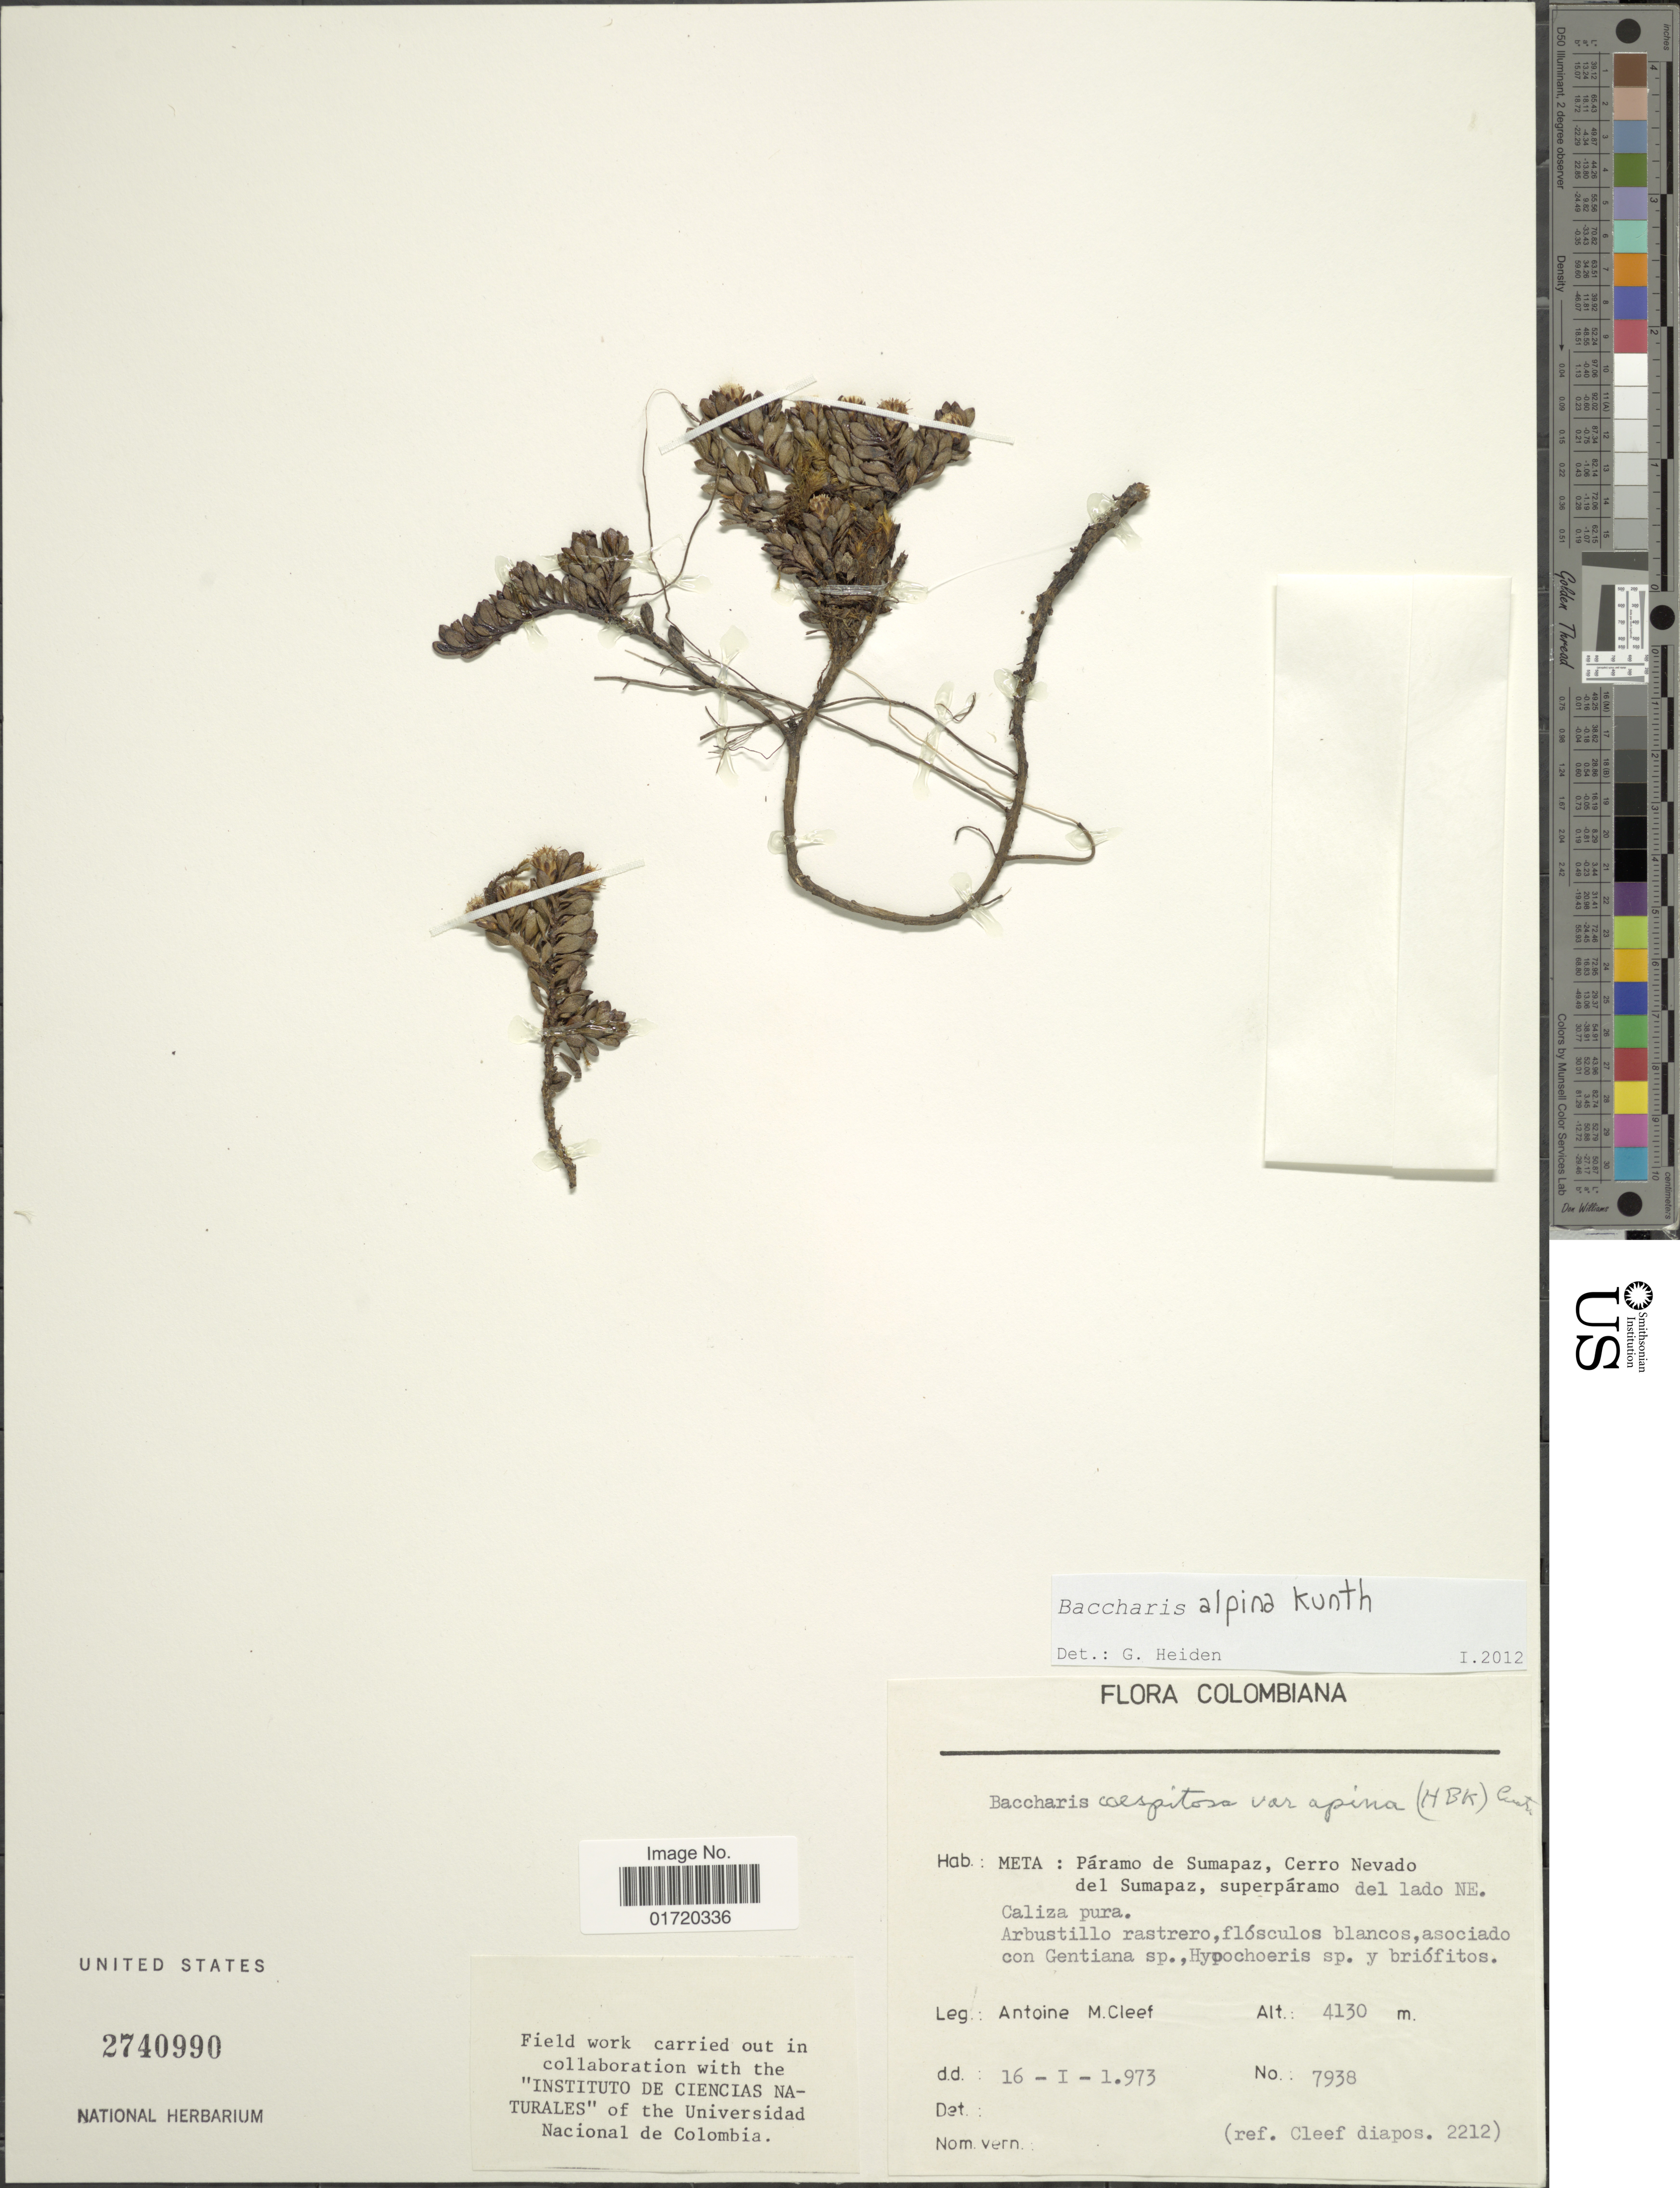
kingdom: Plantae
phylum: Tracheophyta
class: Magnoliopsida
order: Asterales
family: Asteraceae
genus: Baccharis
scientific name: Baccharis alpina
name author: Kunth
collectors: A. M. Cleef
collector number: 7938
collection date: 1973-01-16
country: Colombia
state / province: Meta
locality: Paramo de Sumapaz, Cerro Nevado del Sumapaz, superparamo del lado NE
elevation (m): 4130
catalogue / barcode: US 2740990